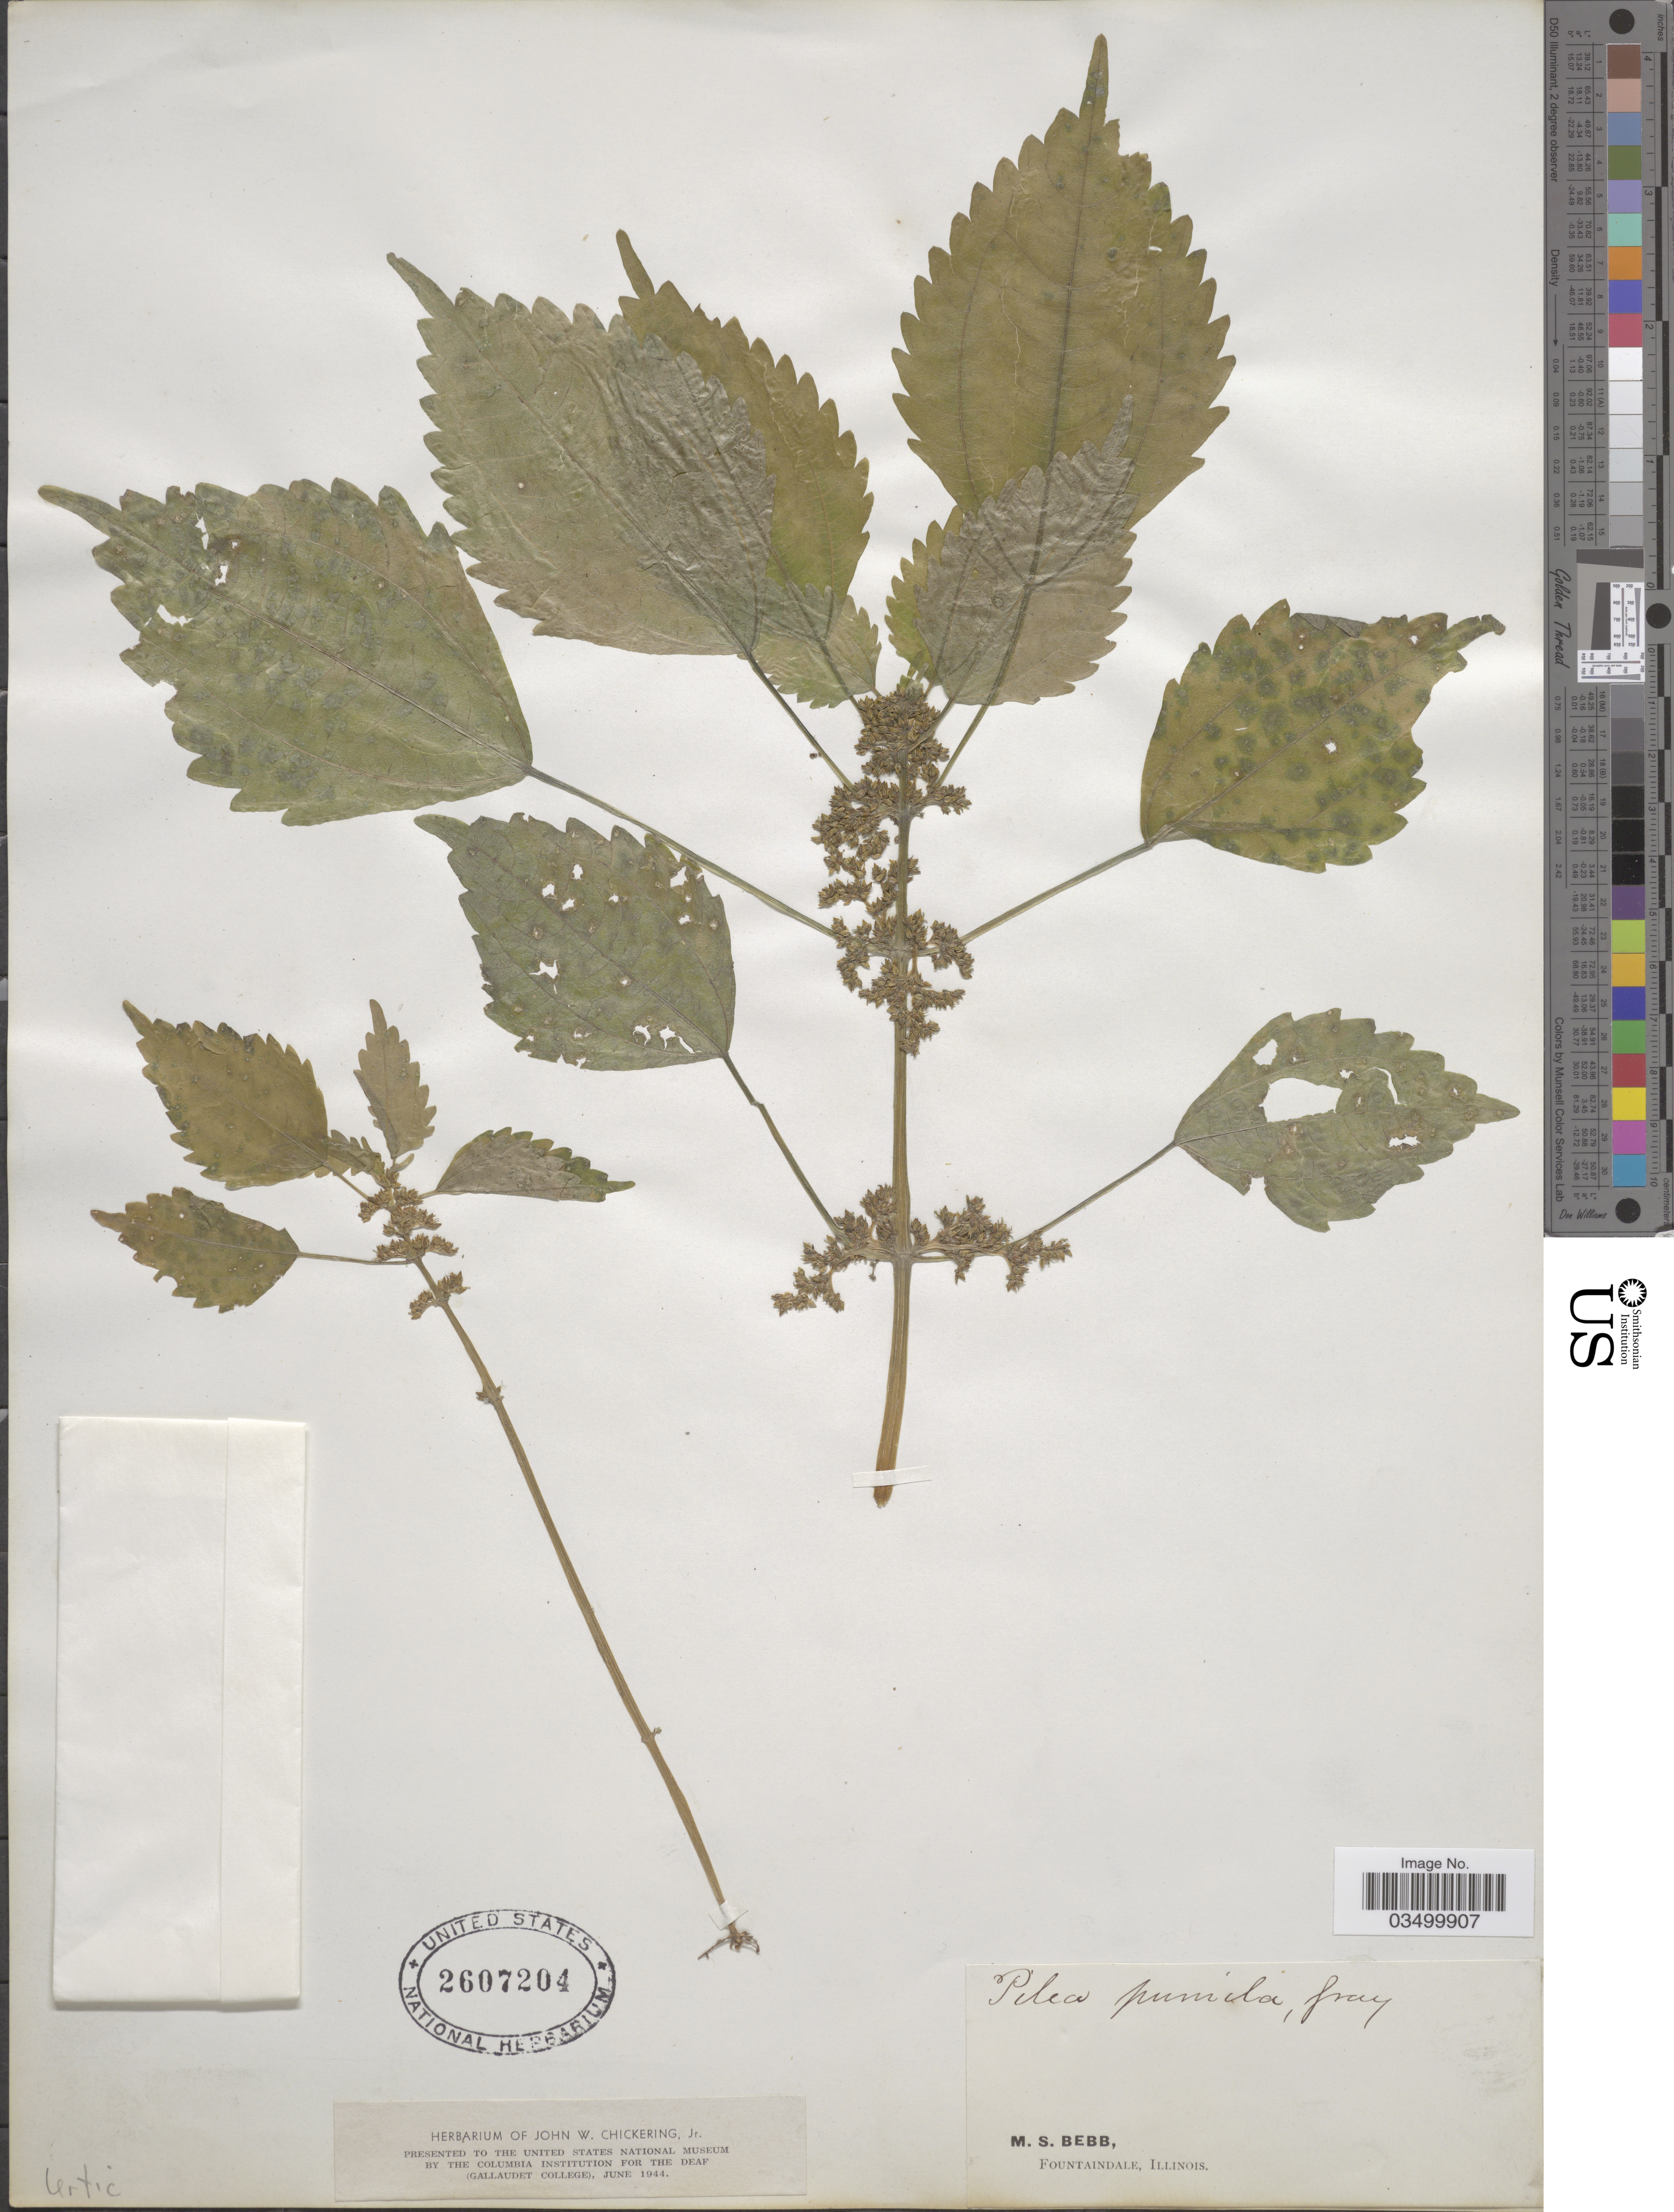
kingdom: Plantae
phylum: Tracheophyta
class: Magnoliopsida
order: Rosales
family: Urticaceae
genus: Pilea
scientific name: Pilea pumila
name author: (L.) A. Gray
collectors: M. Bebb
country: United States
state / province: Illinois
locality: Fountaindale.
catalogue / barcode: US 2607204